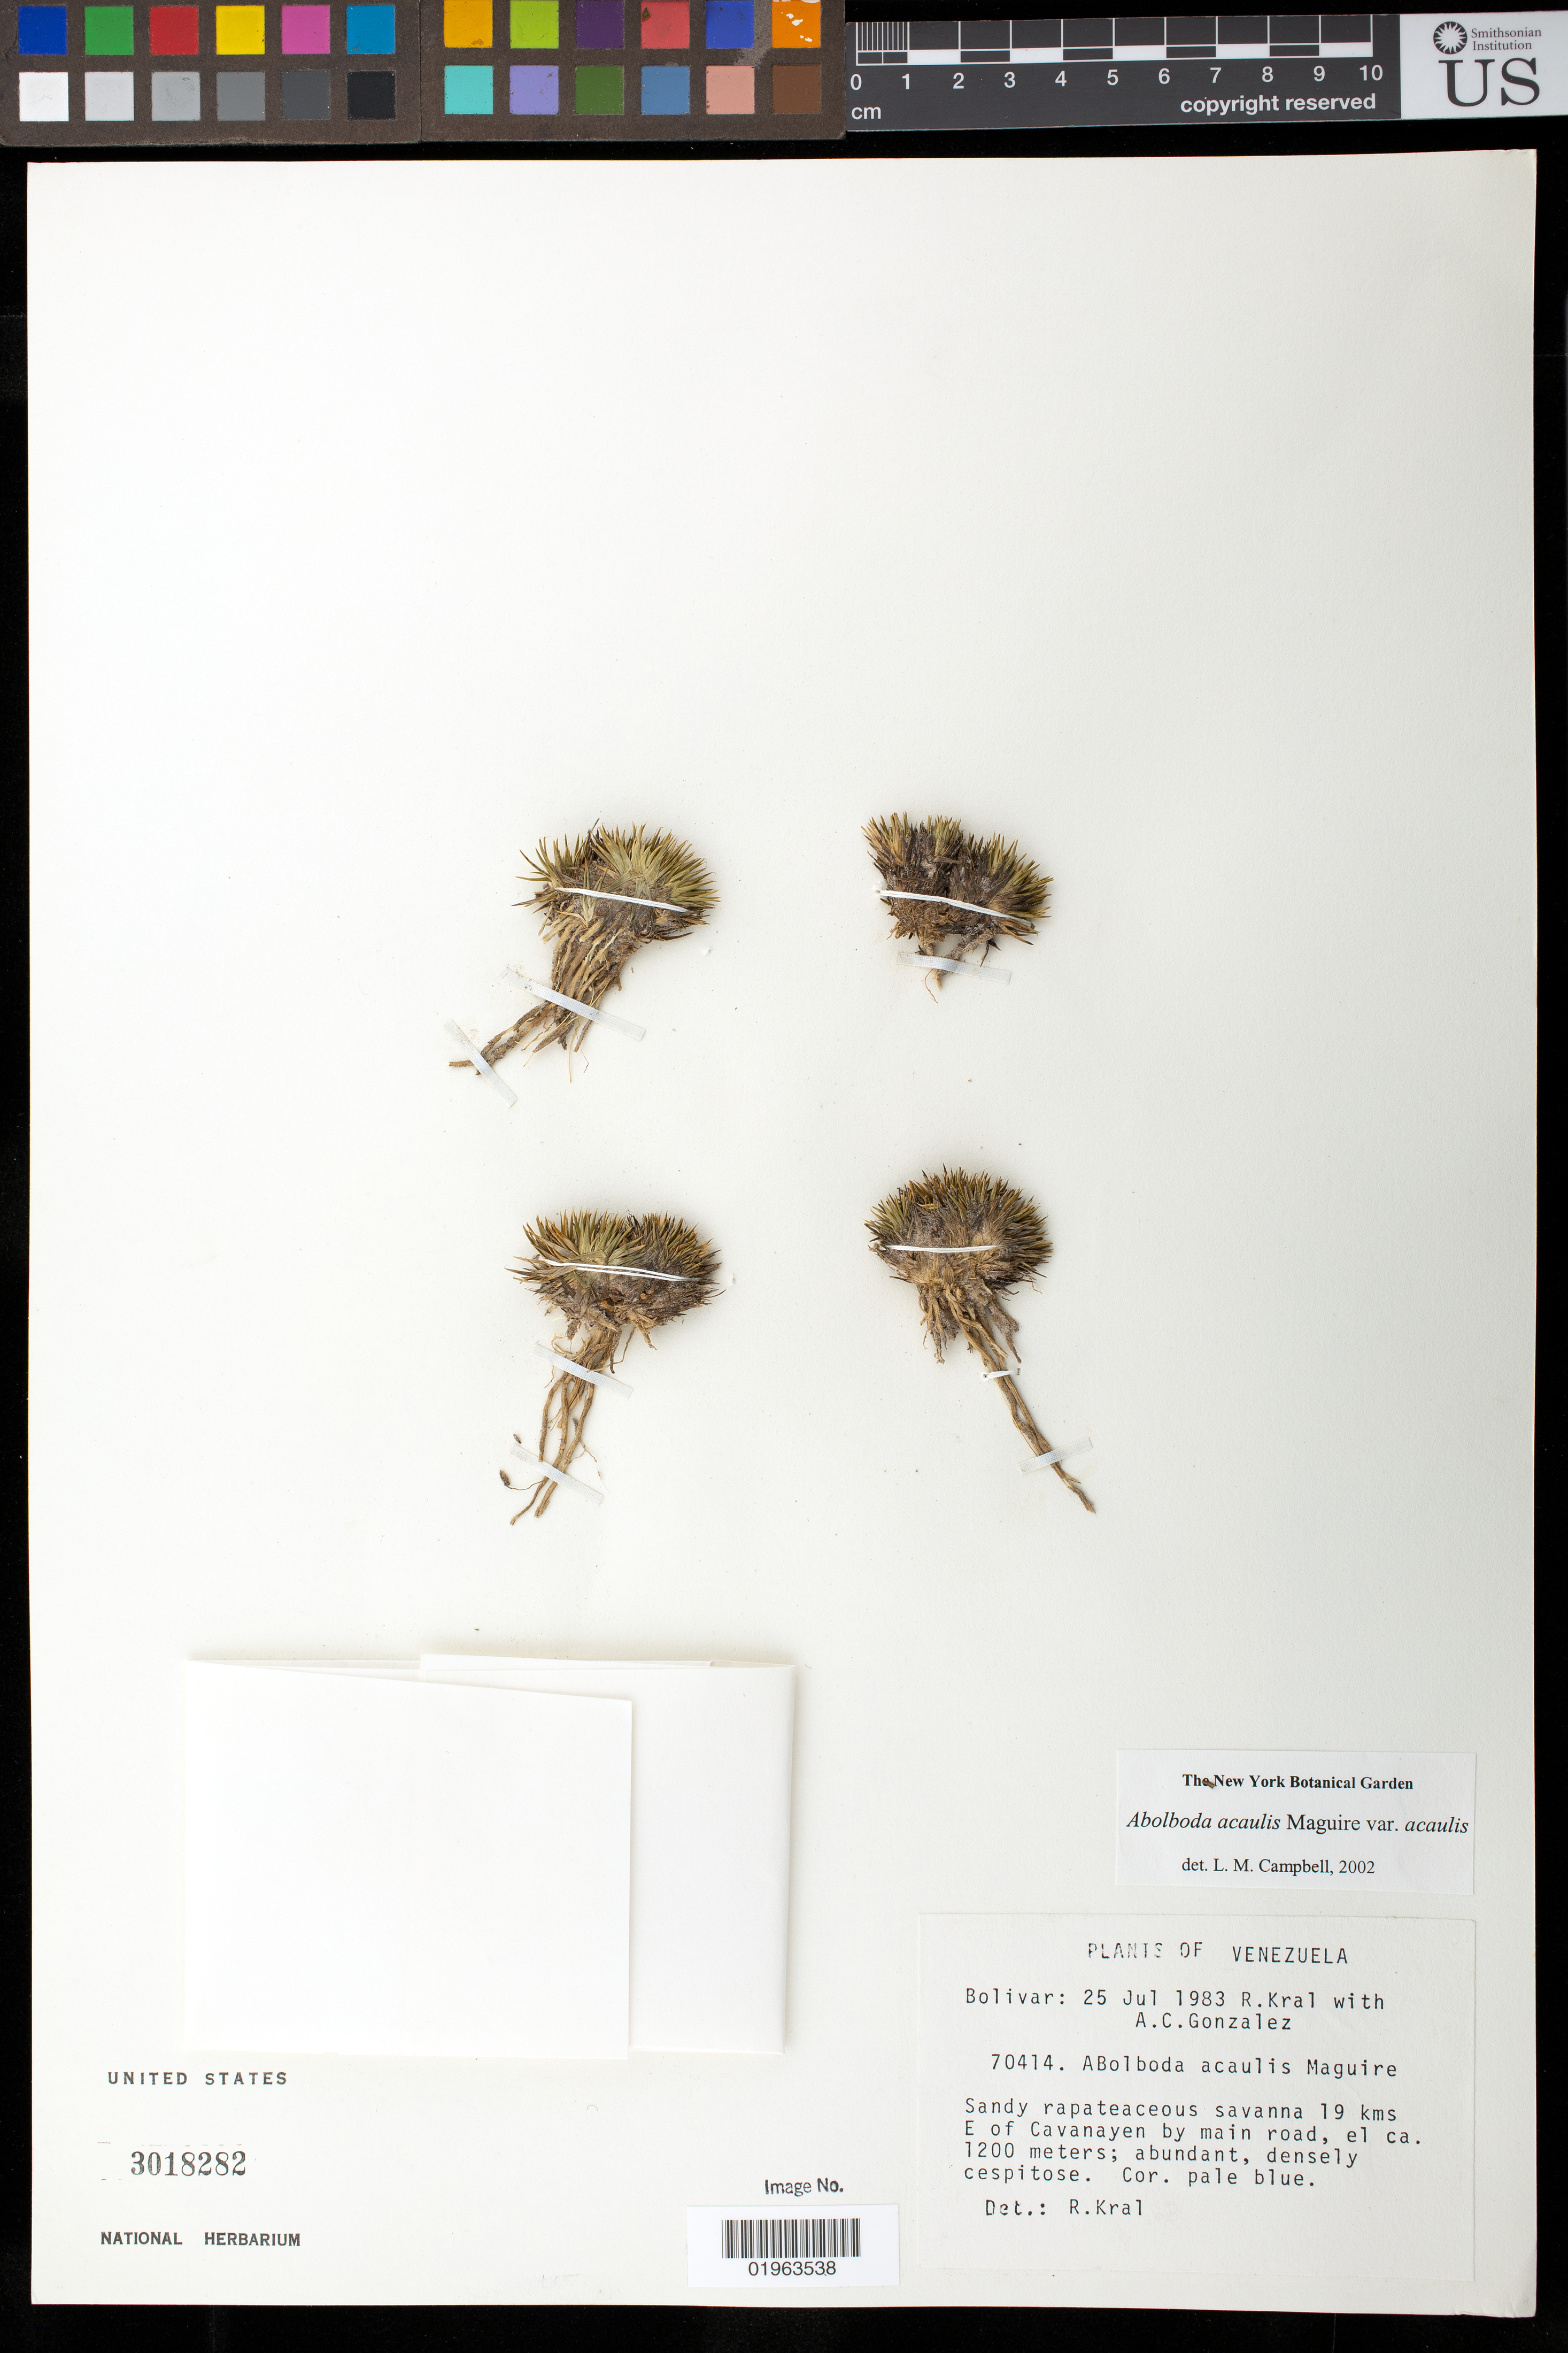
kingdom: Plantae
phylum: Tracheophyta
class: Liliopsida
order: Poales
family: Xyridaceae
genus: Abolboda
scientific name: Abolboda acaulis var. acaulis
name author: Maguire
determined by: Campbell, L. M.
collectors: R. Kral & A. C. González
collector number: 70414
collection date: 1983-07-25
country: Venezuela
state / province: Bolívar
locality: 19 km E of Cavanayen by main road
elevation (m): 1200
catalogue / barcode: US 3018282